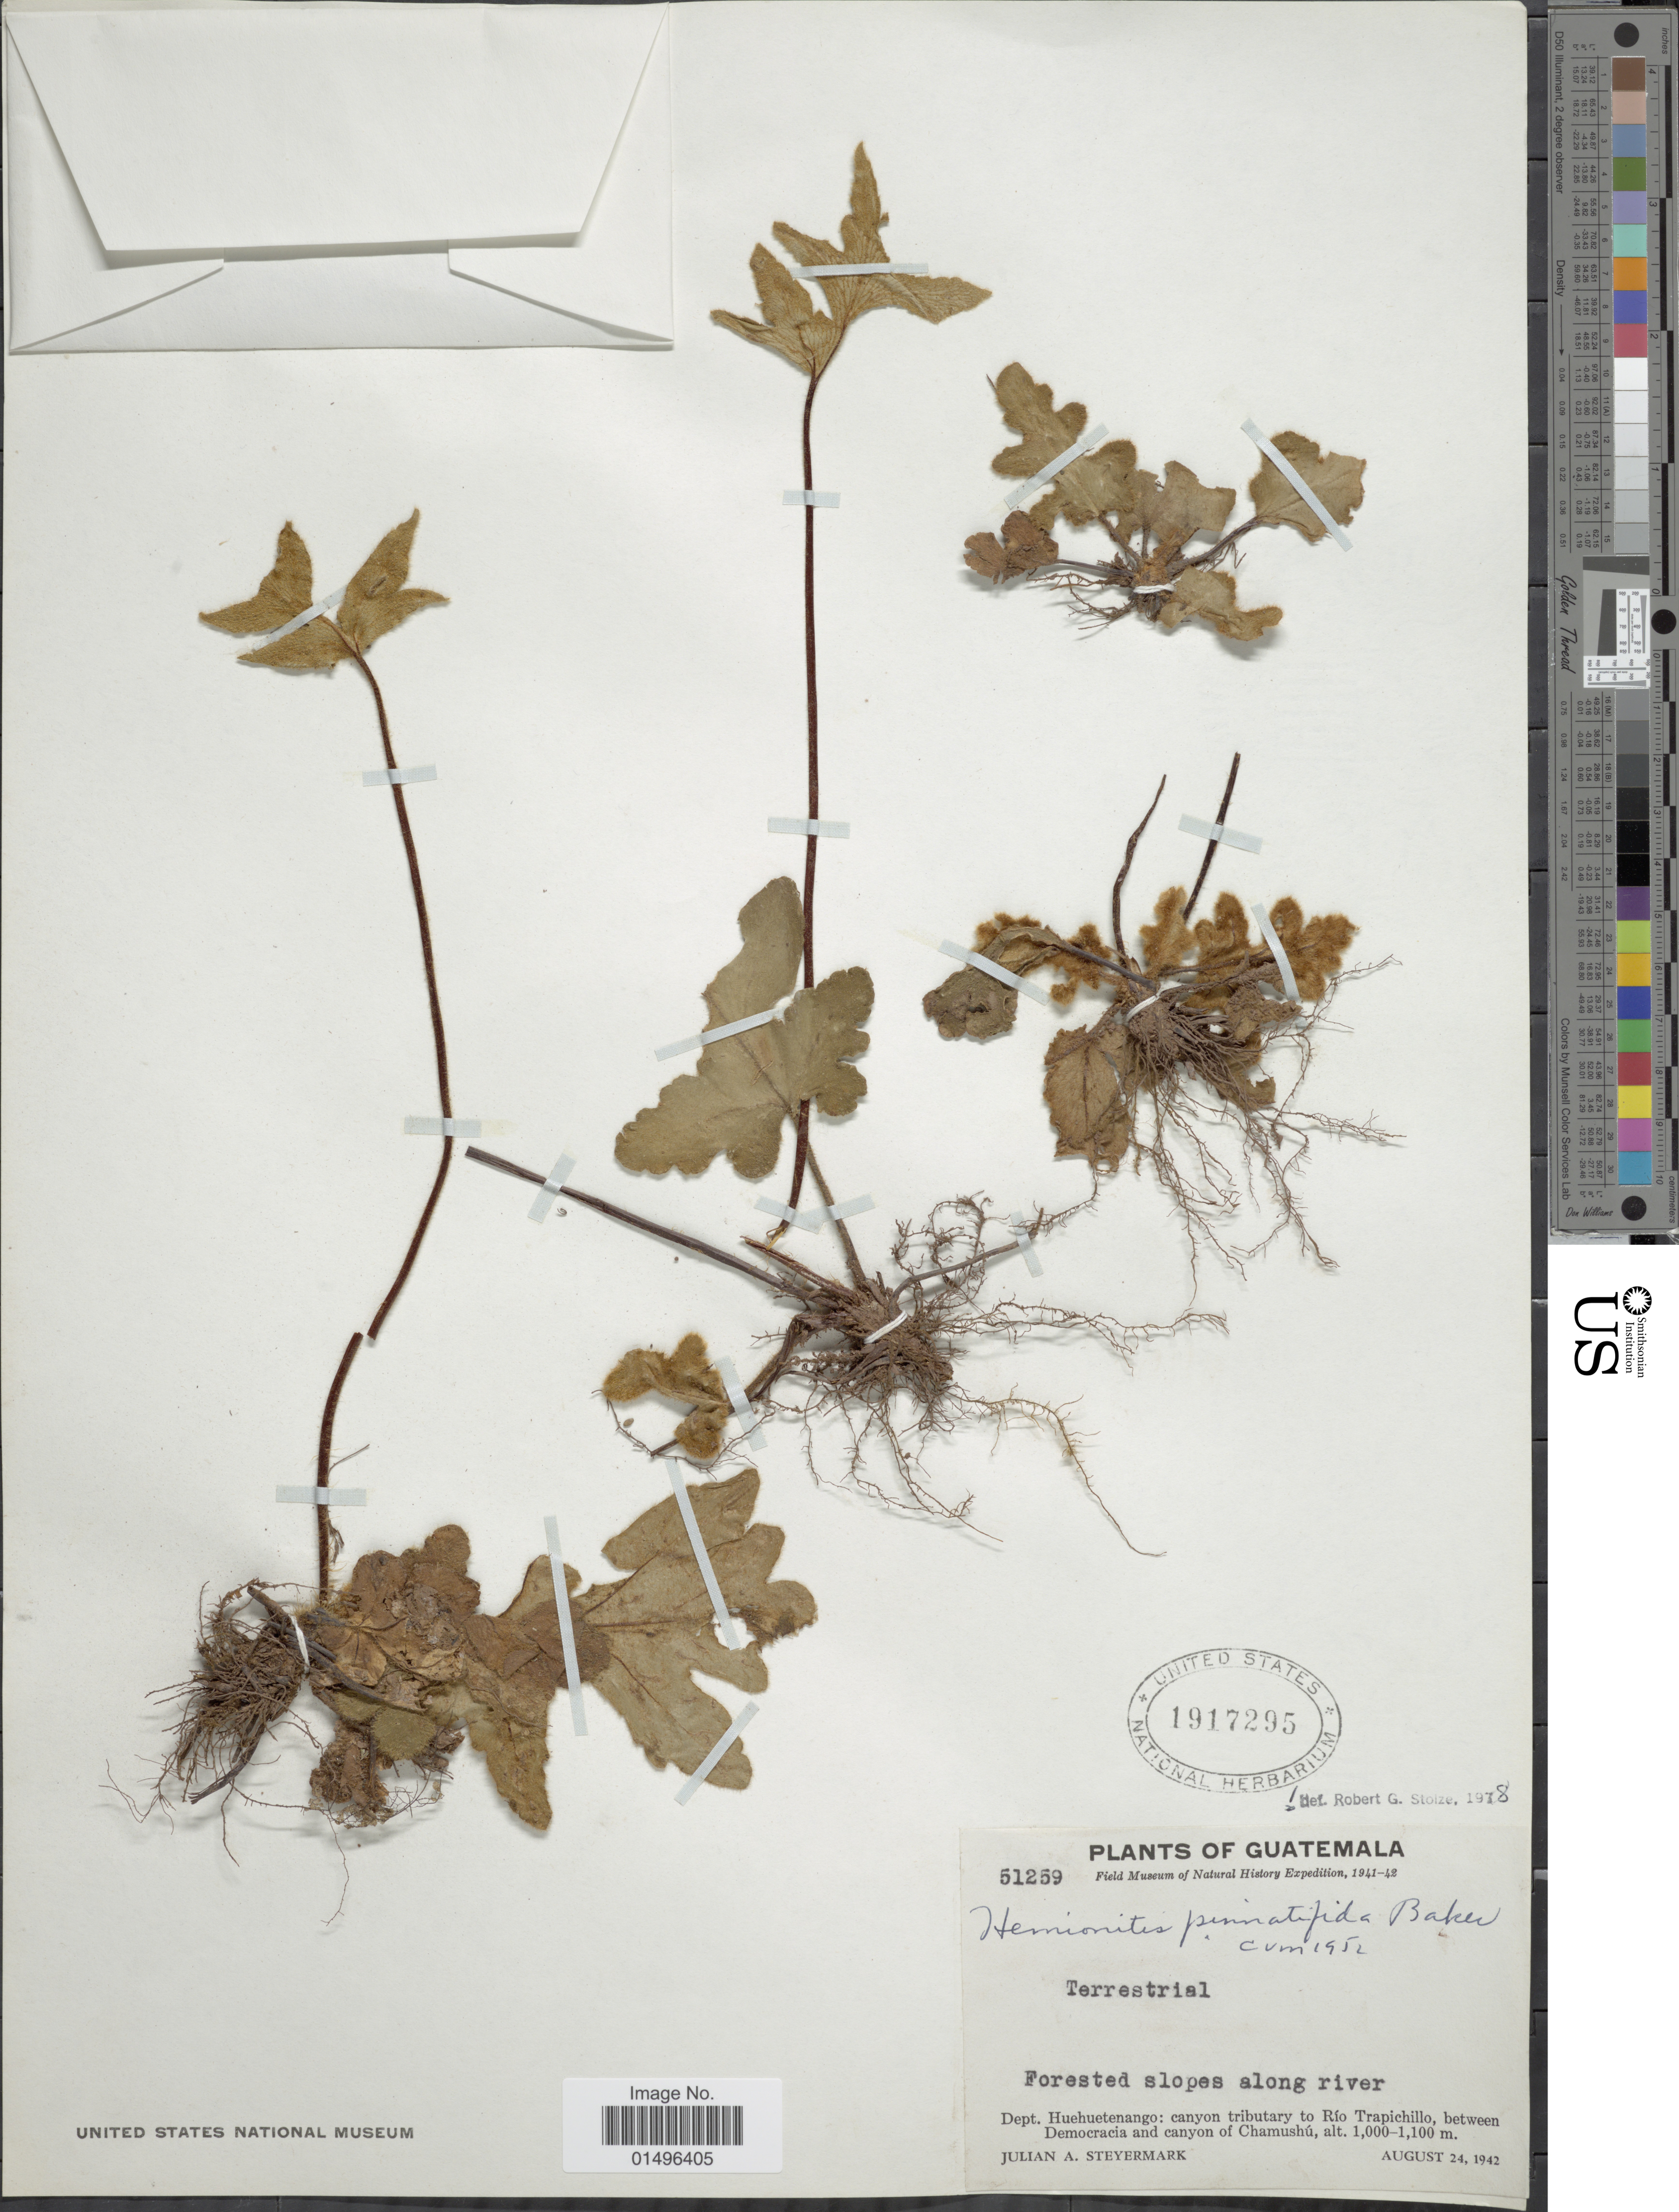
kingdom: Plantae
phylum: Tracheophyta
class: Polypodiopsida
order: Polypodiales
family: Pteridaceae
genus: Hemionitis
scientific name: Hemionitis pinnatifida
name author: Baker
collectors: J. Steyermark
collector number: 51259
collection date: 1942-08-24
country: Guatemala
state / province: Huehuetenango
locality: Guatemala, Dept. Huehuetenango: canyon tributary to Rio Trapichillo, between Democracia and canyon of Chamushu.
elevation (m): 1000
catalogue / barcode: US 1917295